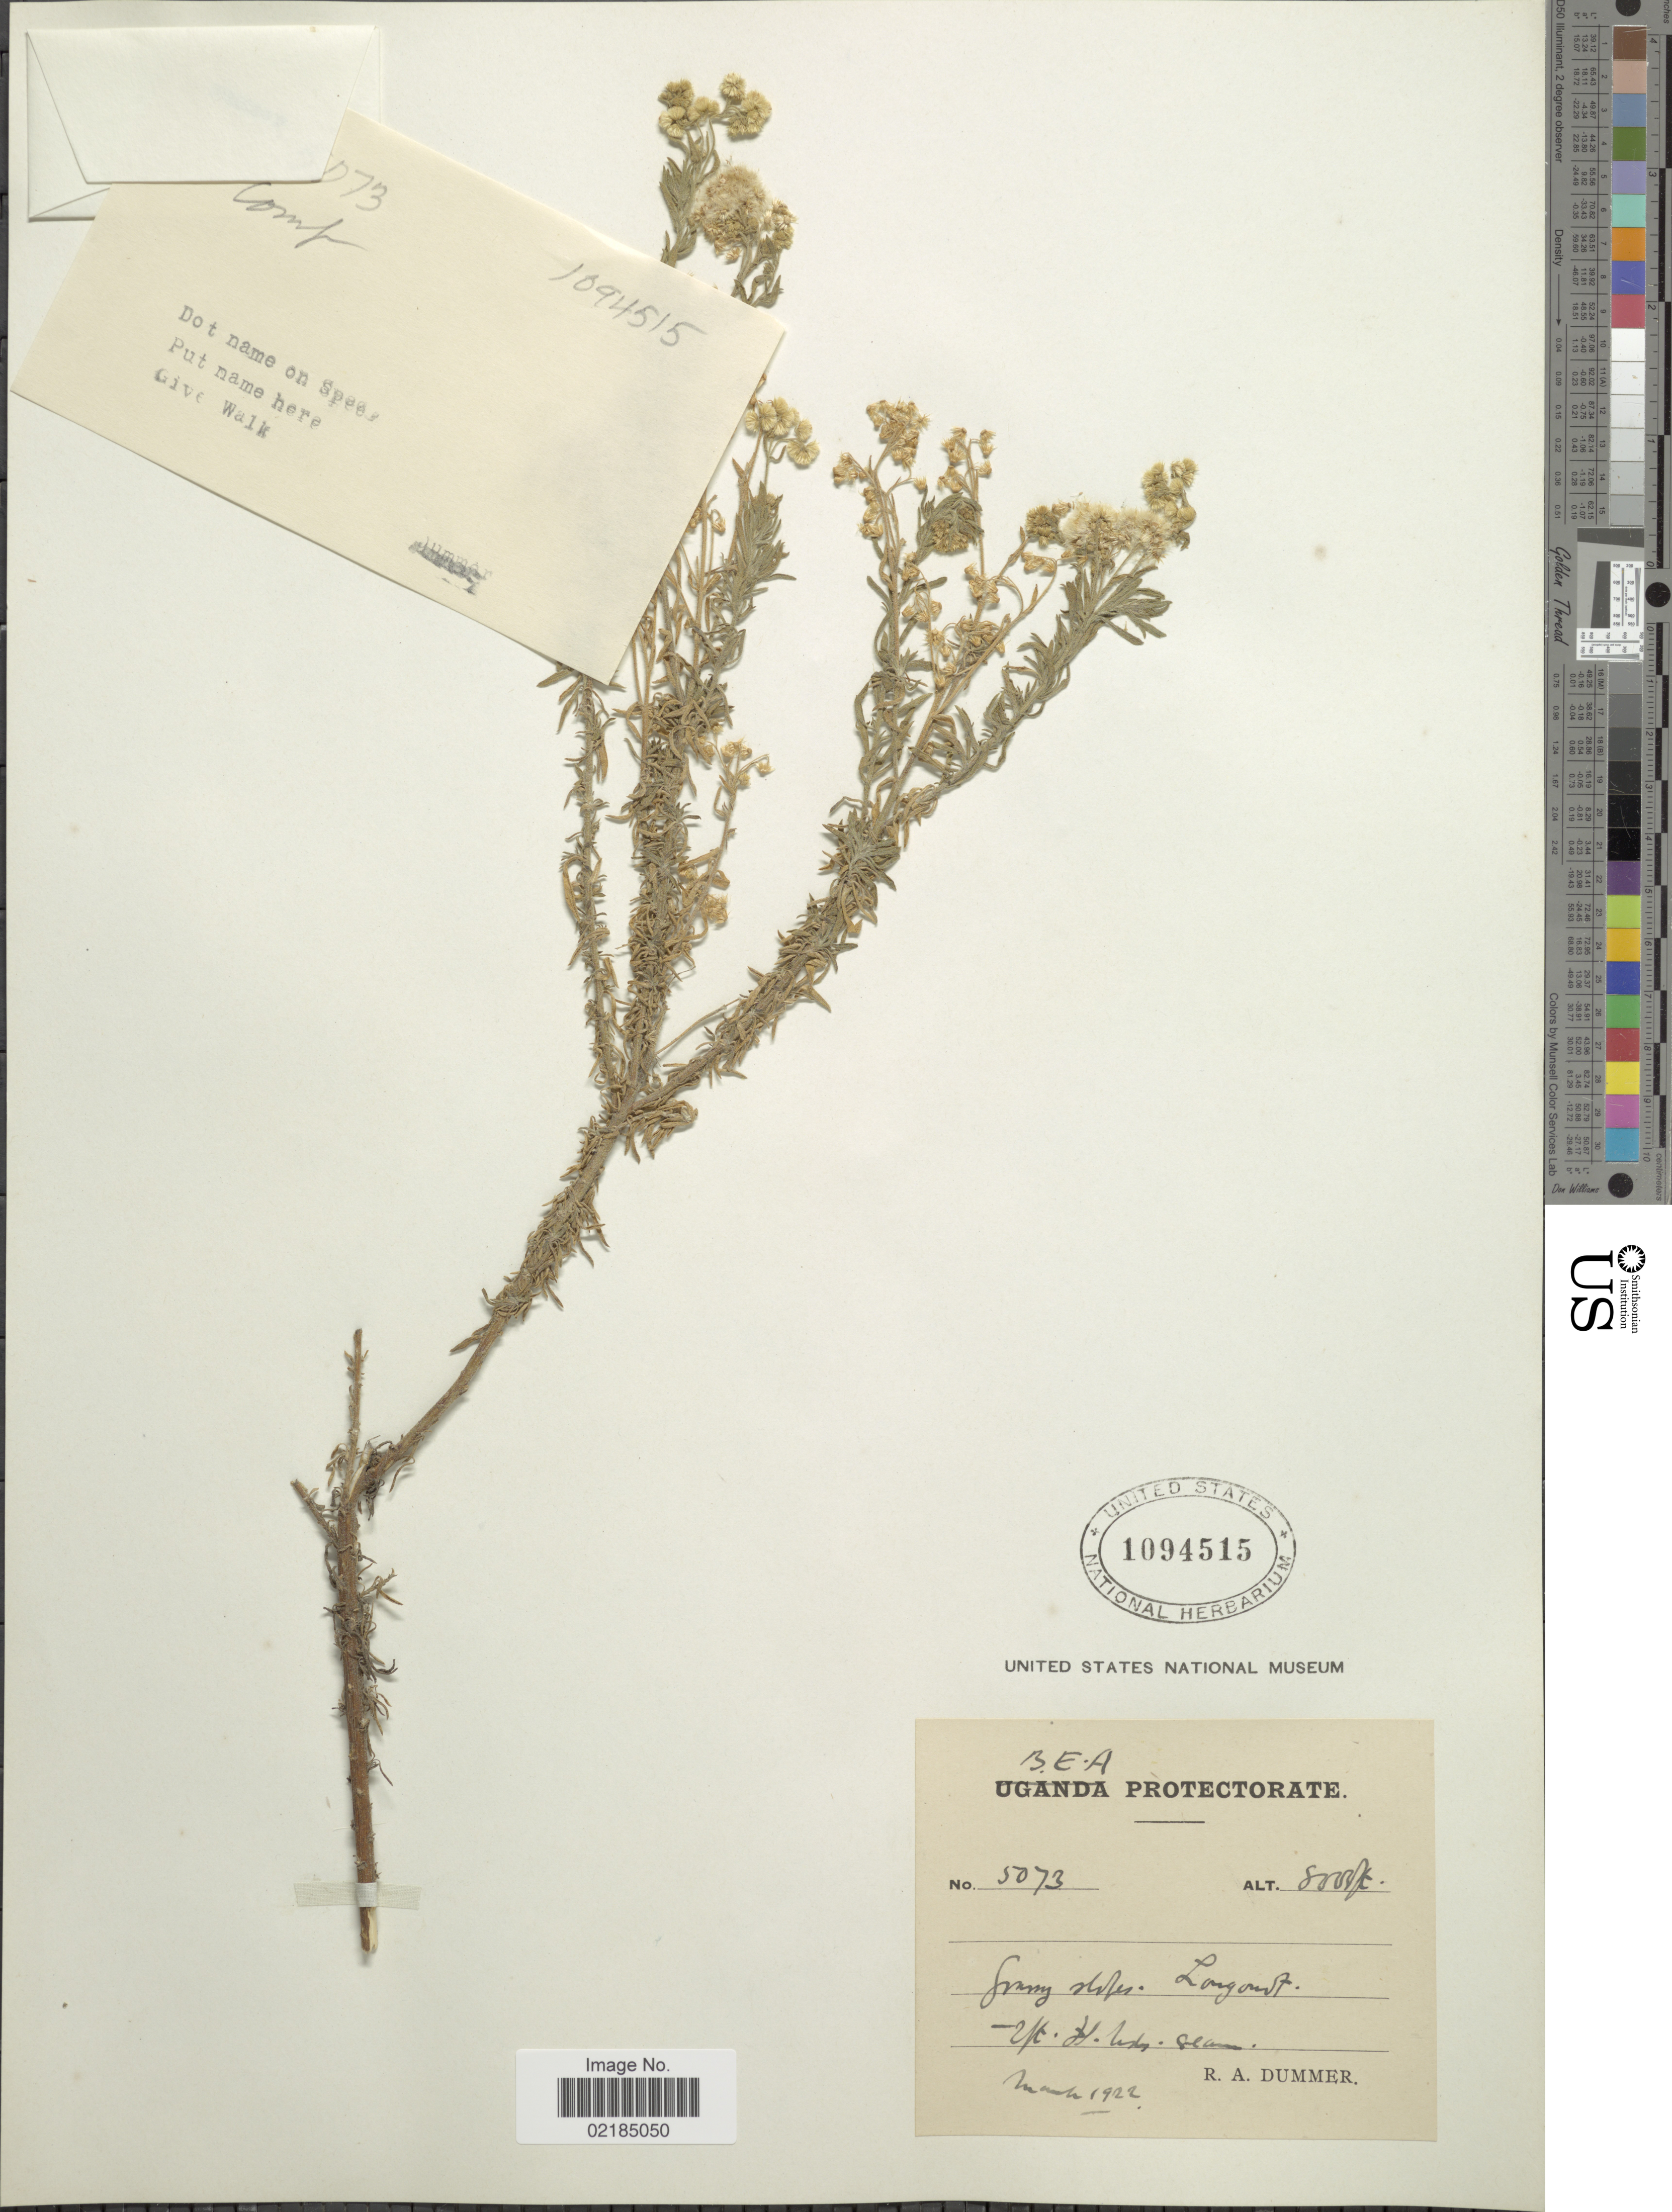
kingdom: Plantae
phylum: Tracheophyta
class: Magnoliopsida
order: Asterales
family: Asteraceae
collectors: R. Dümmer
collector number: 5073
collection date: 1922-03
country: Kenya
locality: B.E.A. Protectorate. Grassy slopes. Longmont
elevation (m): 2438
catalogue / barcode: US 1094515